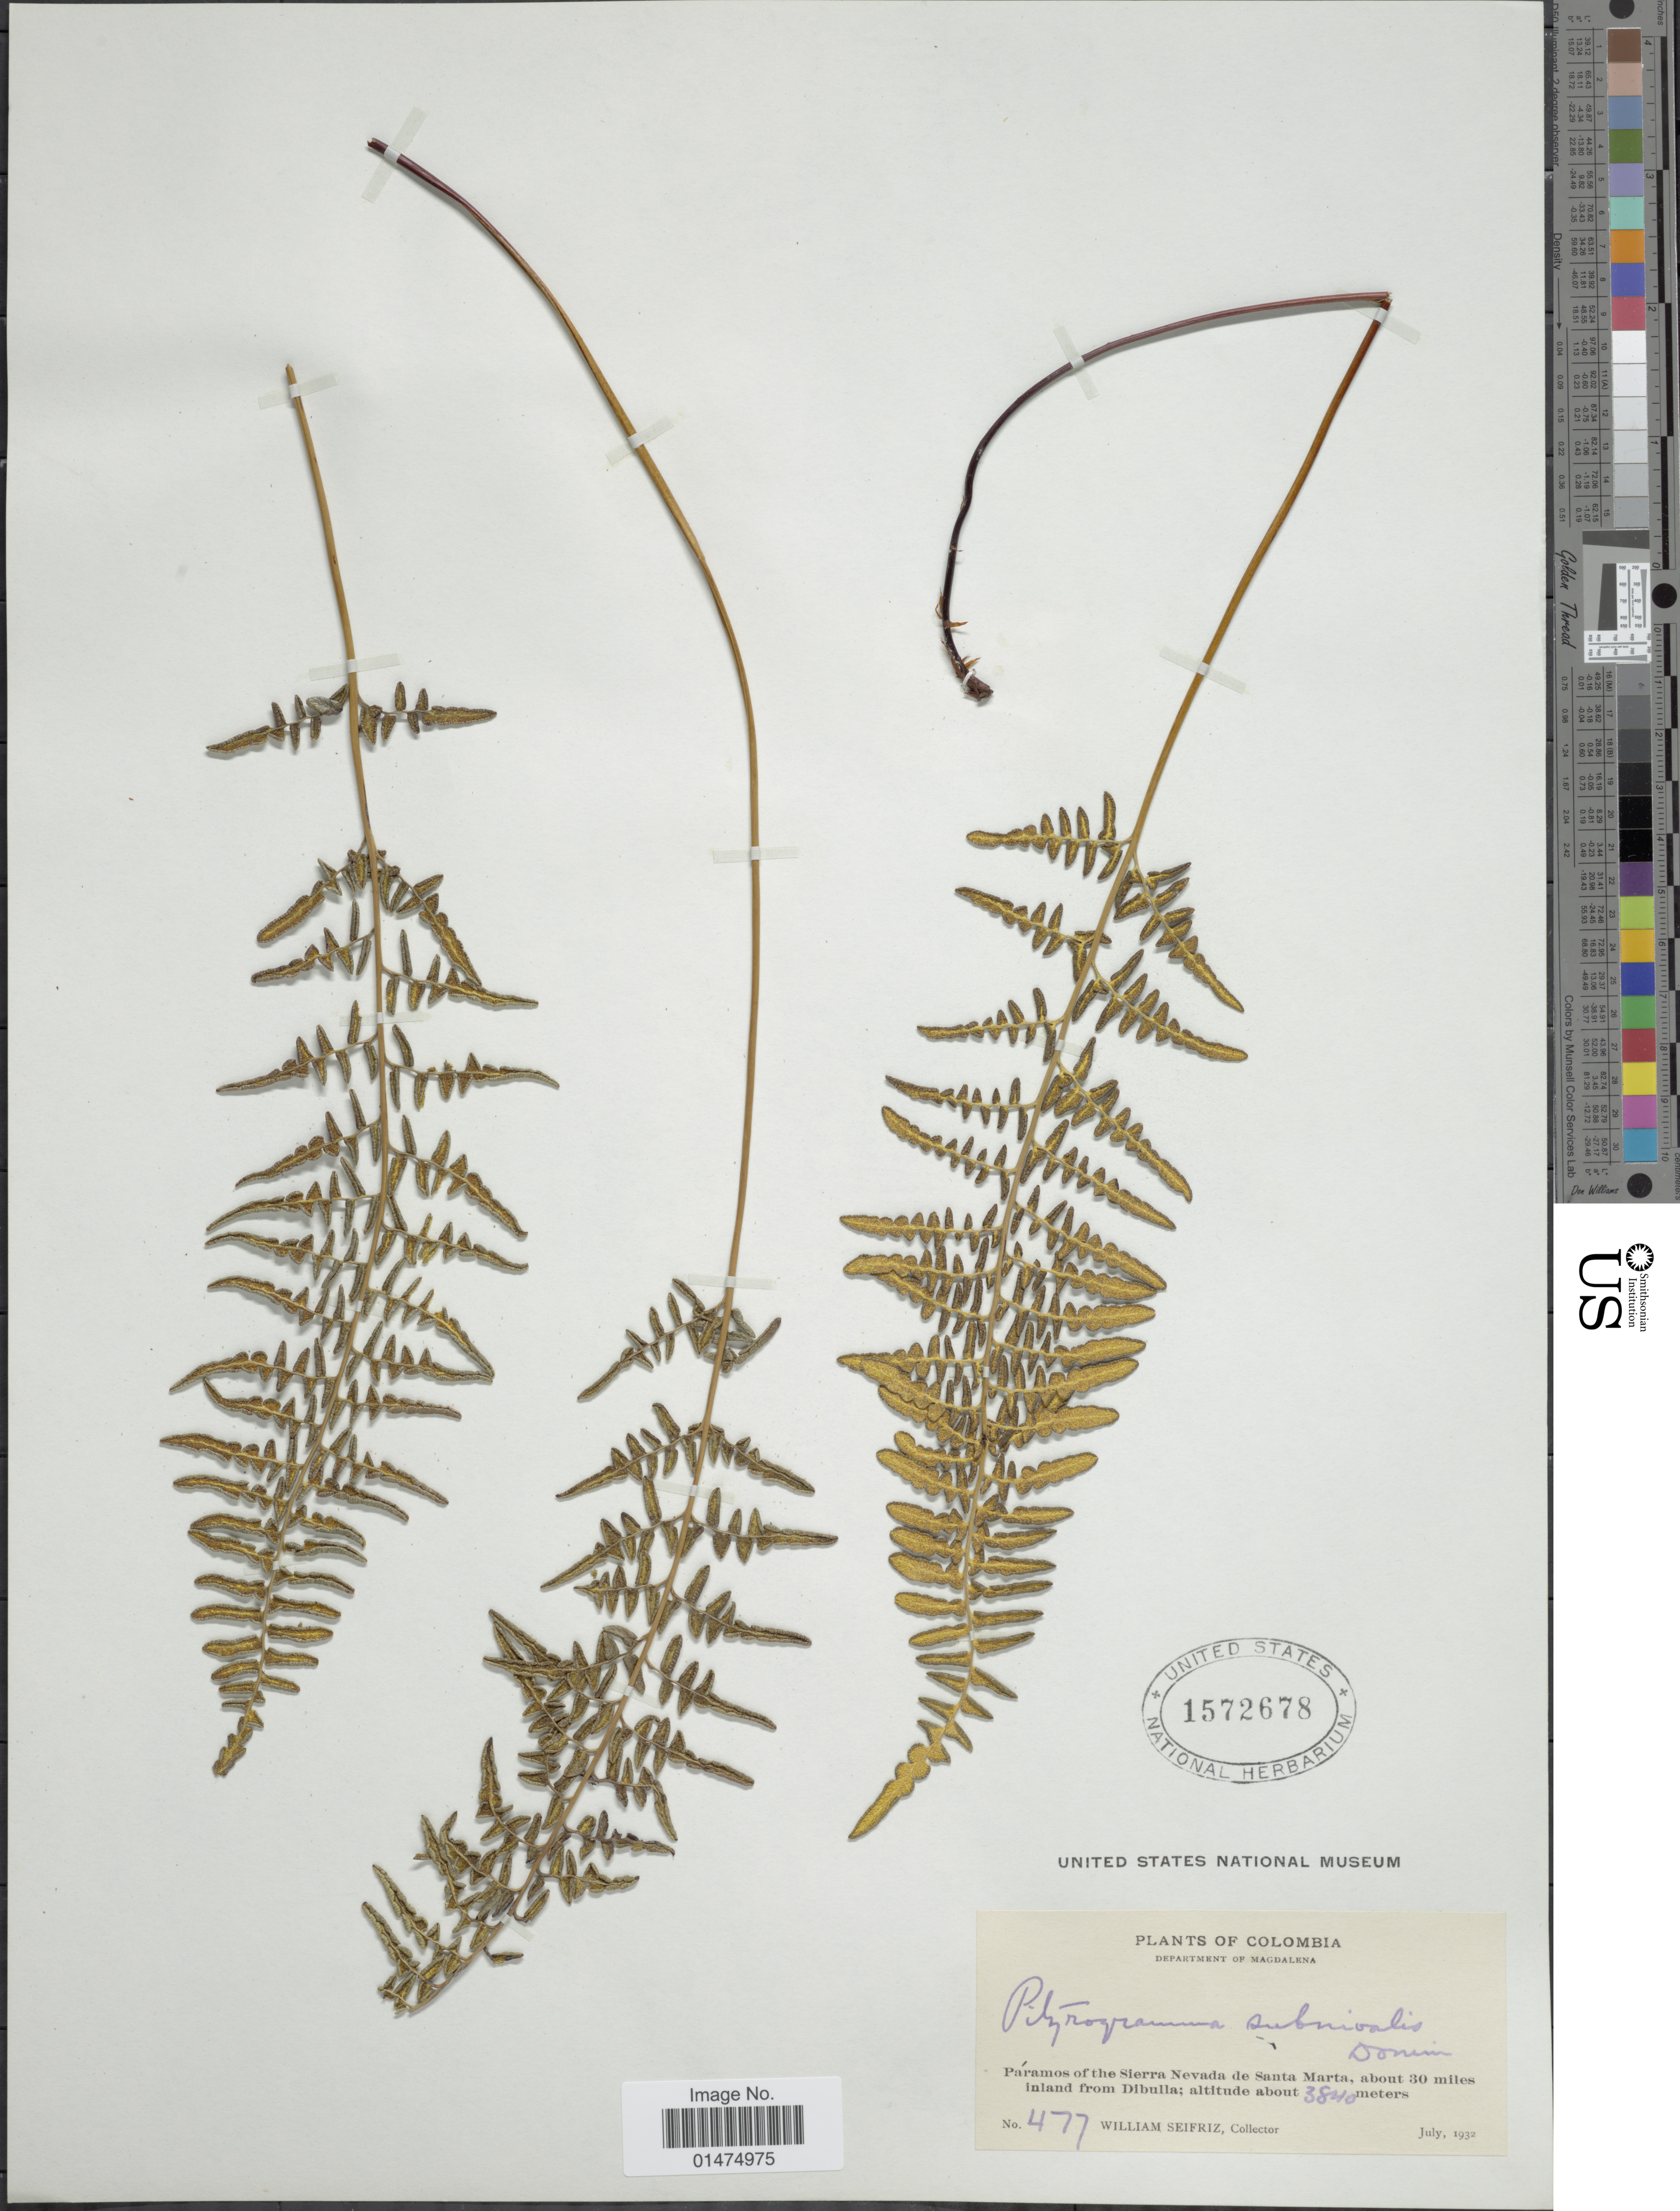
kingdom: Plantae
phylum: Tracheophyta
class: Polypodiopsida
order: Polypodiales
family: Pteridaceae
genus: Pityrogramma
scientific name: Pityrogramma chrysoconia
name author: (Desv.) Maxon ex Domin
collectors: W. Seifriz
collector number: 477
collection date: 1932-07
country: Colombia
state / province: Magdalena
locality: Department of Magdalena, Paramos of the Sierra Nevada de Santa Marta, about 30 miles inland from Dibulla.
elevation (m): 3840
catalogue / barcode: US 1572678